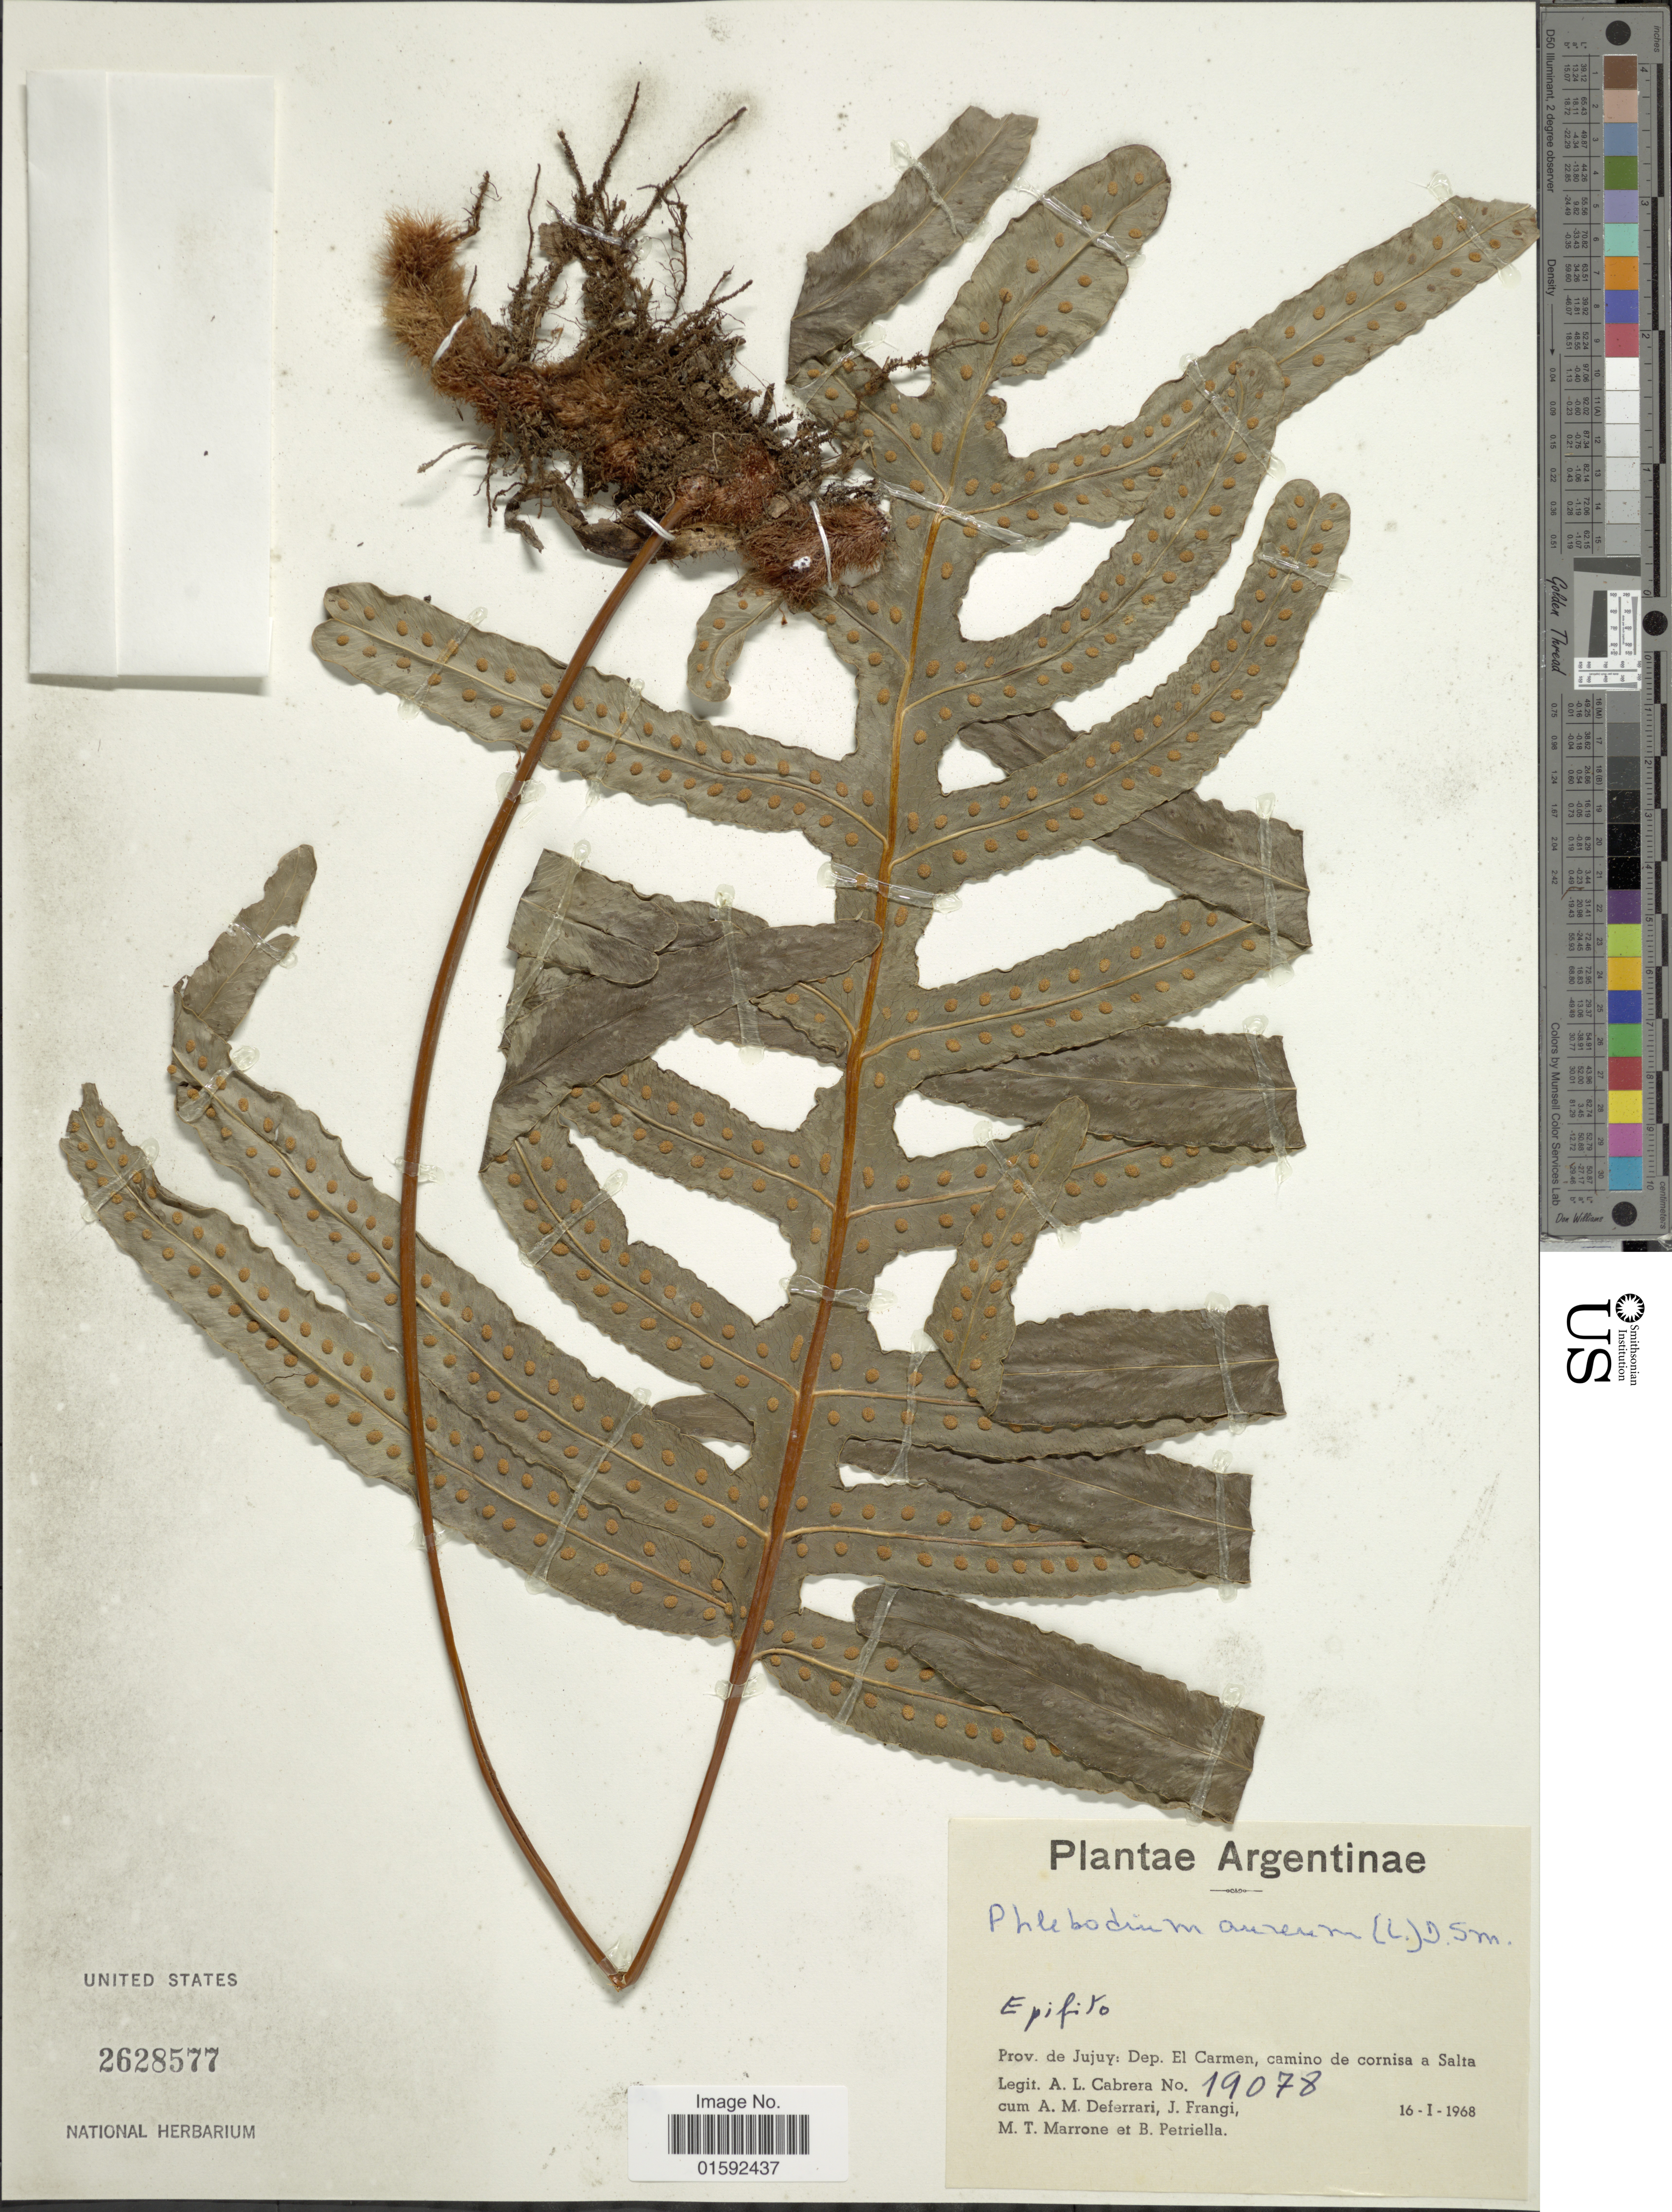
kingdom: Plantae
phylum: Tracheophyta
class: Polypodiopsida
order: Polypodiales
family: Polypodiaceae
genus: Phlebodium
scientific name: Phlebodium aureum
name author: (L.) J. Sm.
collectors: A. L. Cabrera, A. M. Deferrari, J. Frangi, M. Marrone & B. Petriella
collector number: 19078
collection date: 1968-01-16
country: Argentina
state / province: Jujuy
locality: Argentinae, Prov. Jujuy: Dep. El Carmen, camino de cornisa a Salta.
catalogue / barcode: US 2628577